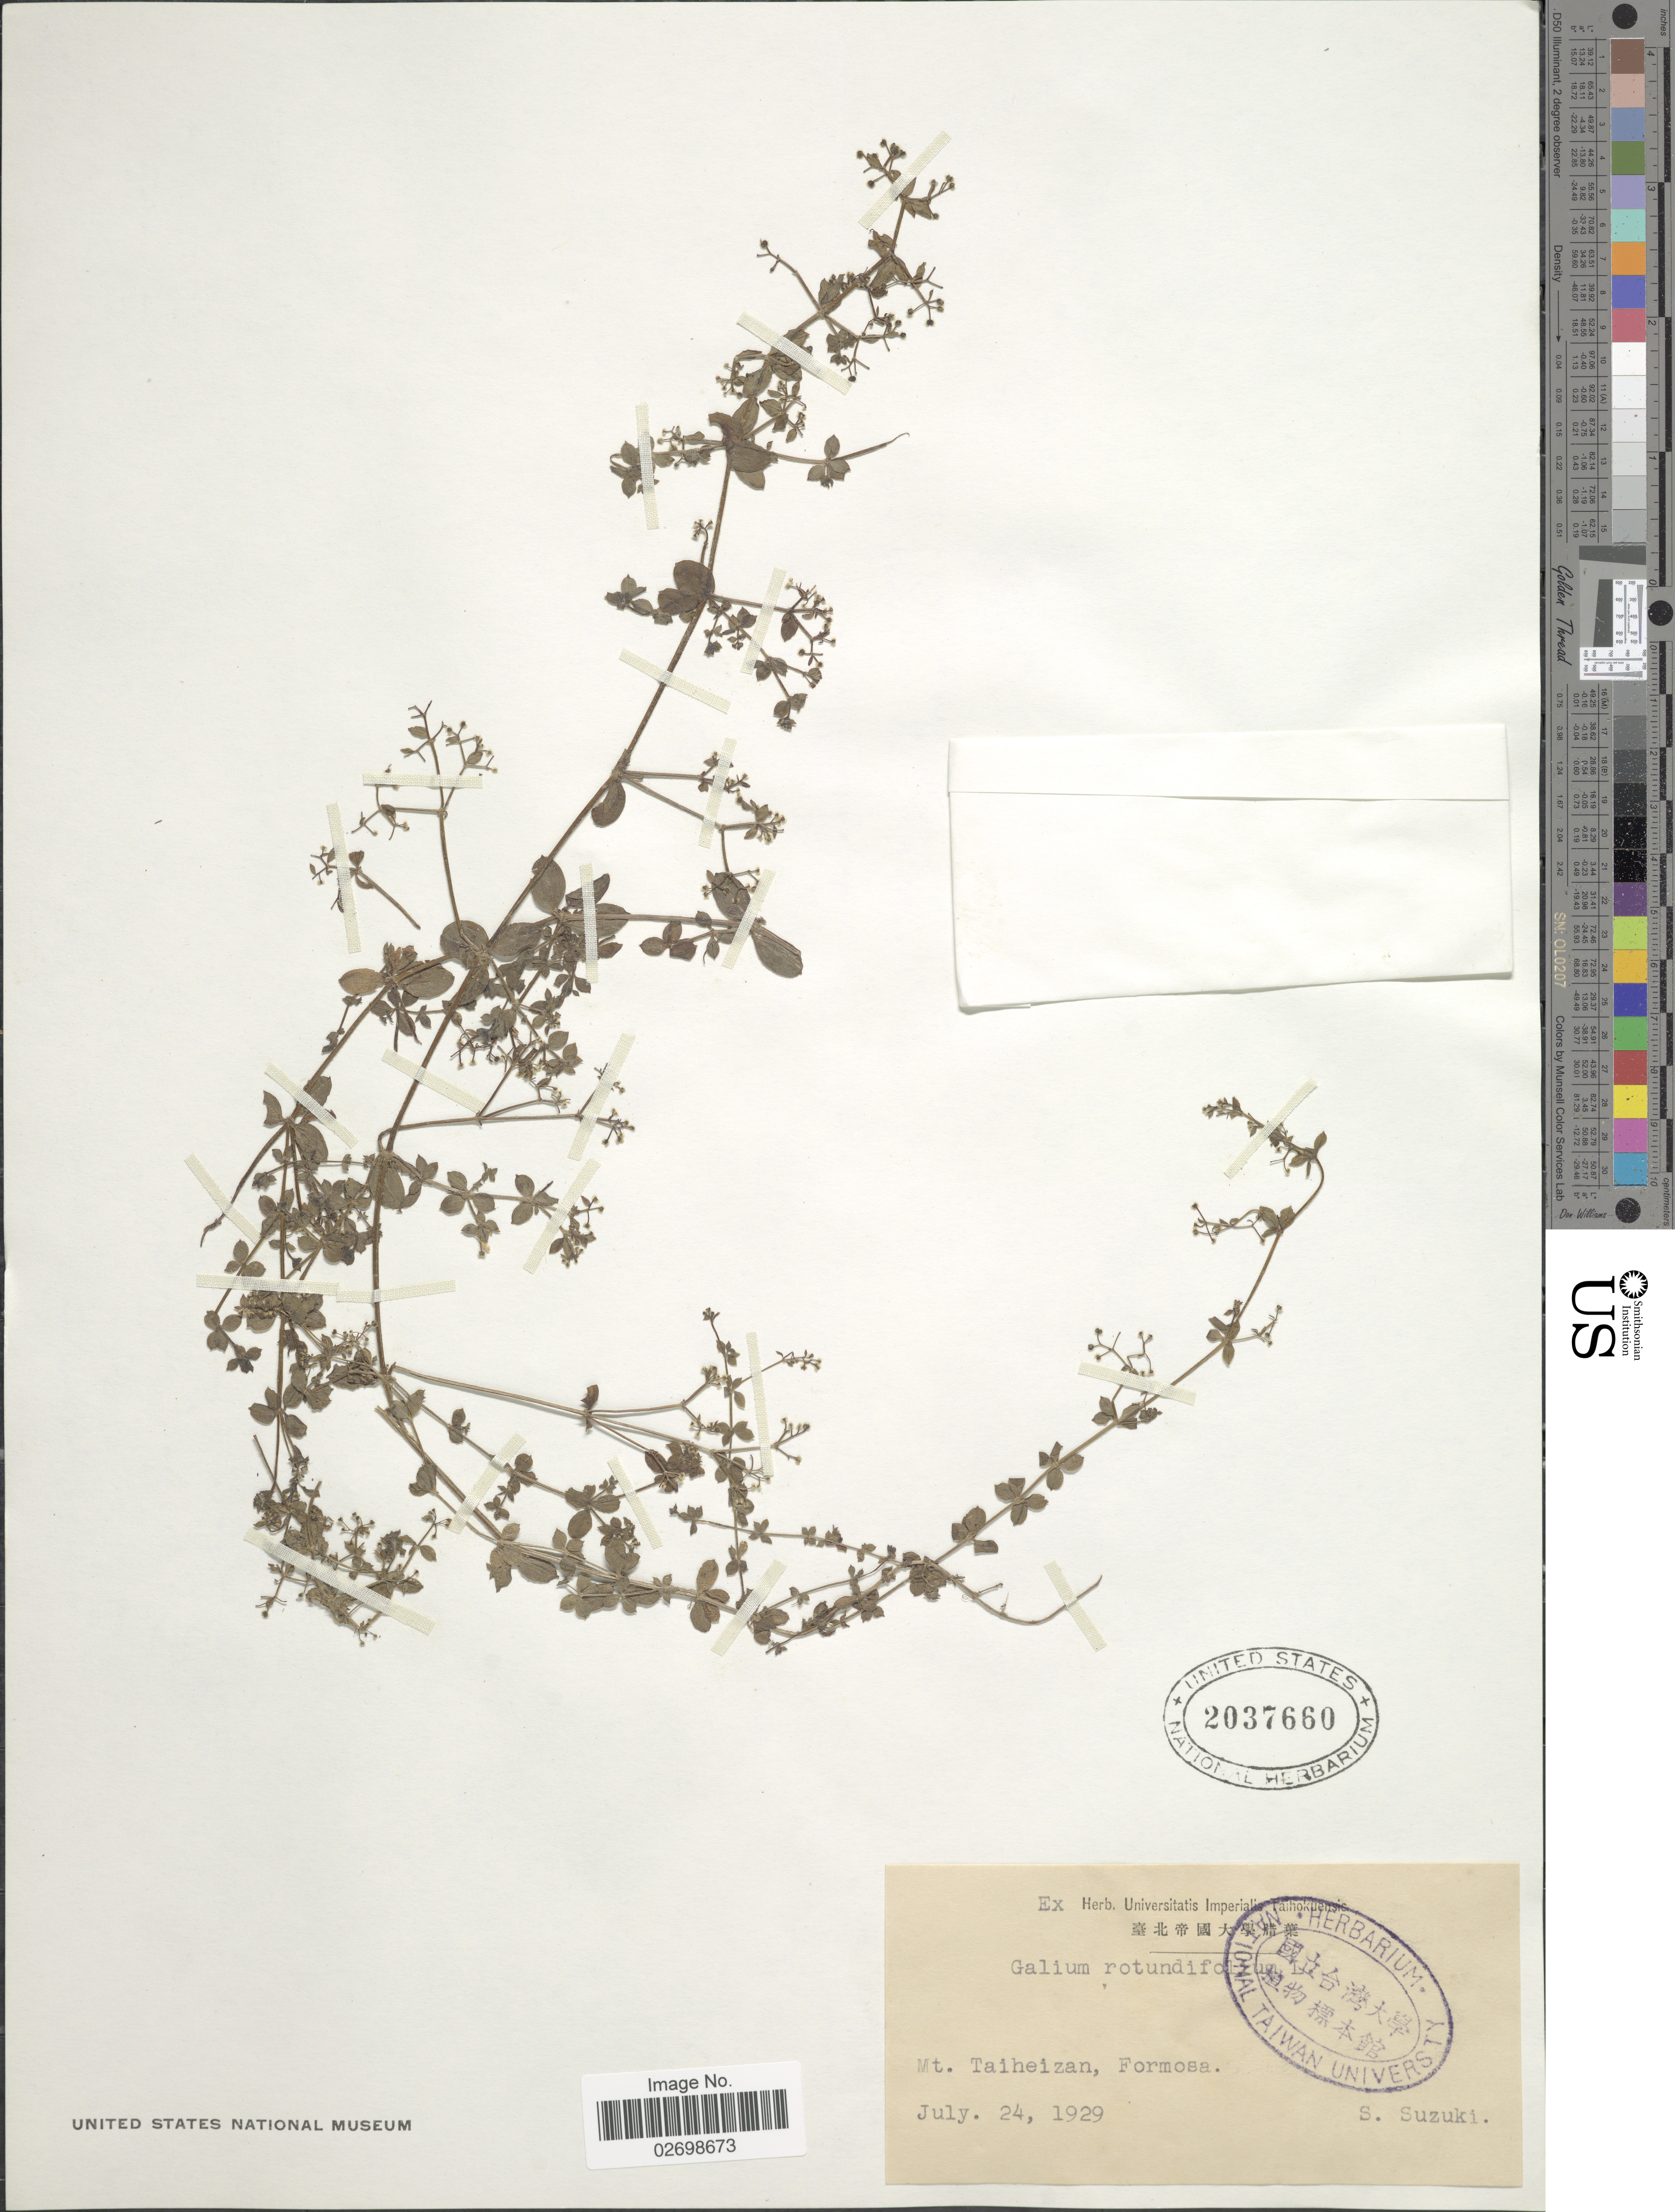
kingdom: Plantae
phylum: Tracheophyta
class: Magnoliopsida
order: Gentianales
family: Rubiaceae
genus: Galium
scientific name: Galium rotundifolium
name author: L.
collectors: S. Suzuki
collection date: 1929-07-24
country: Taiwan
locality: Mt. Taiheizan, Formosa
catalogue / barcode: US 2037660